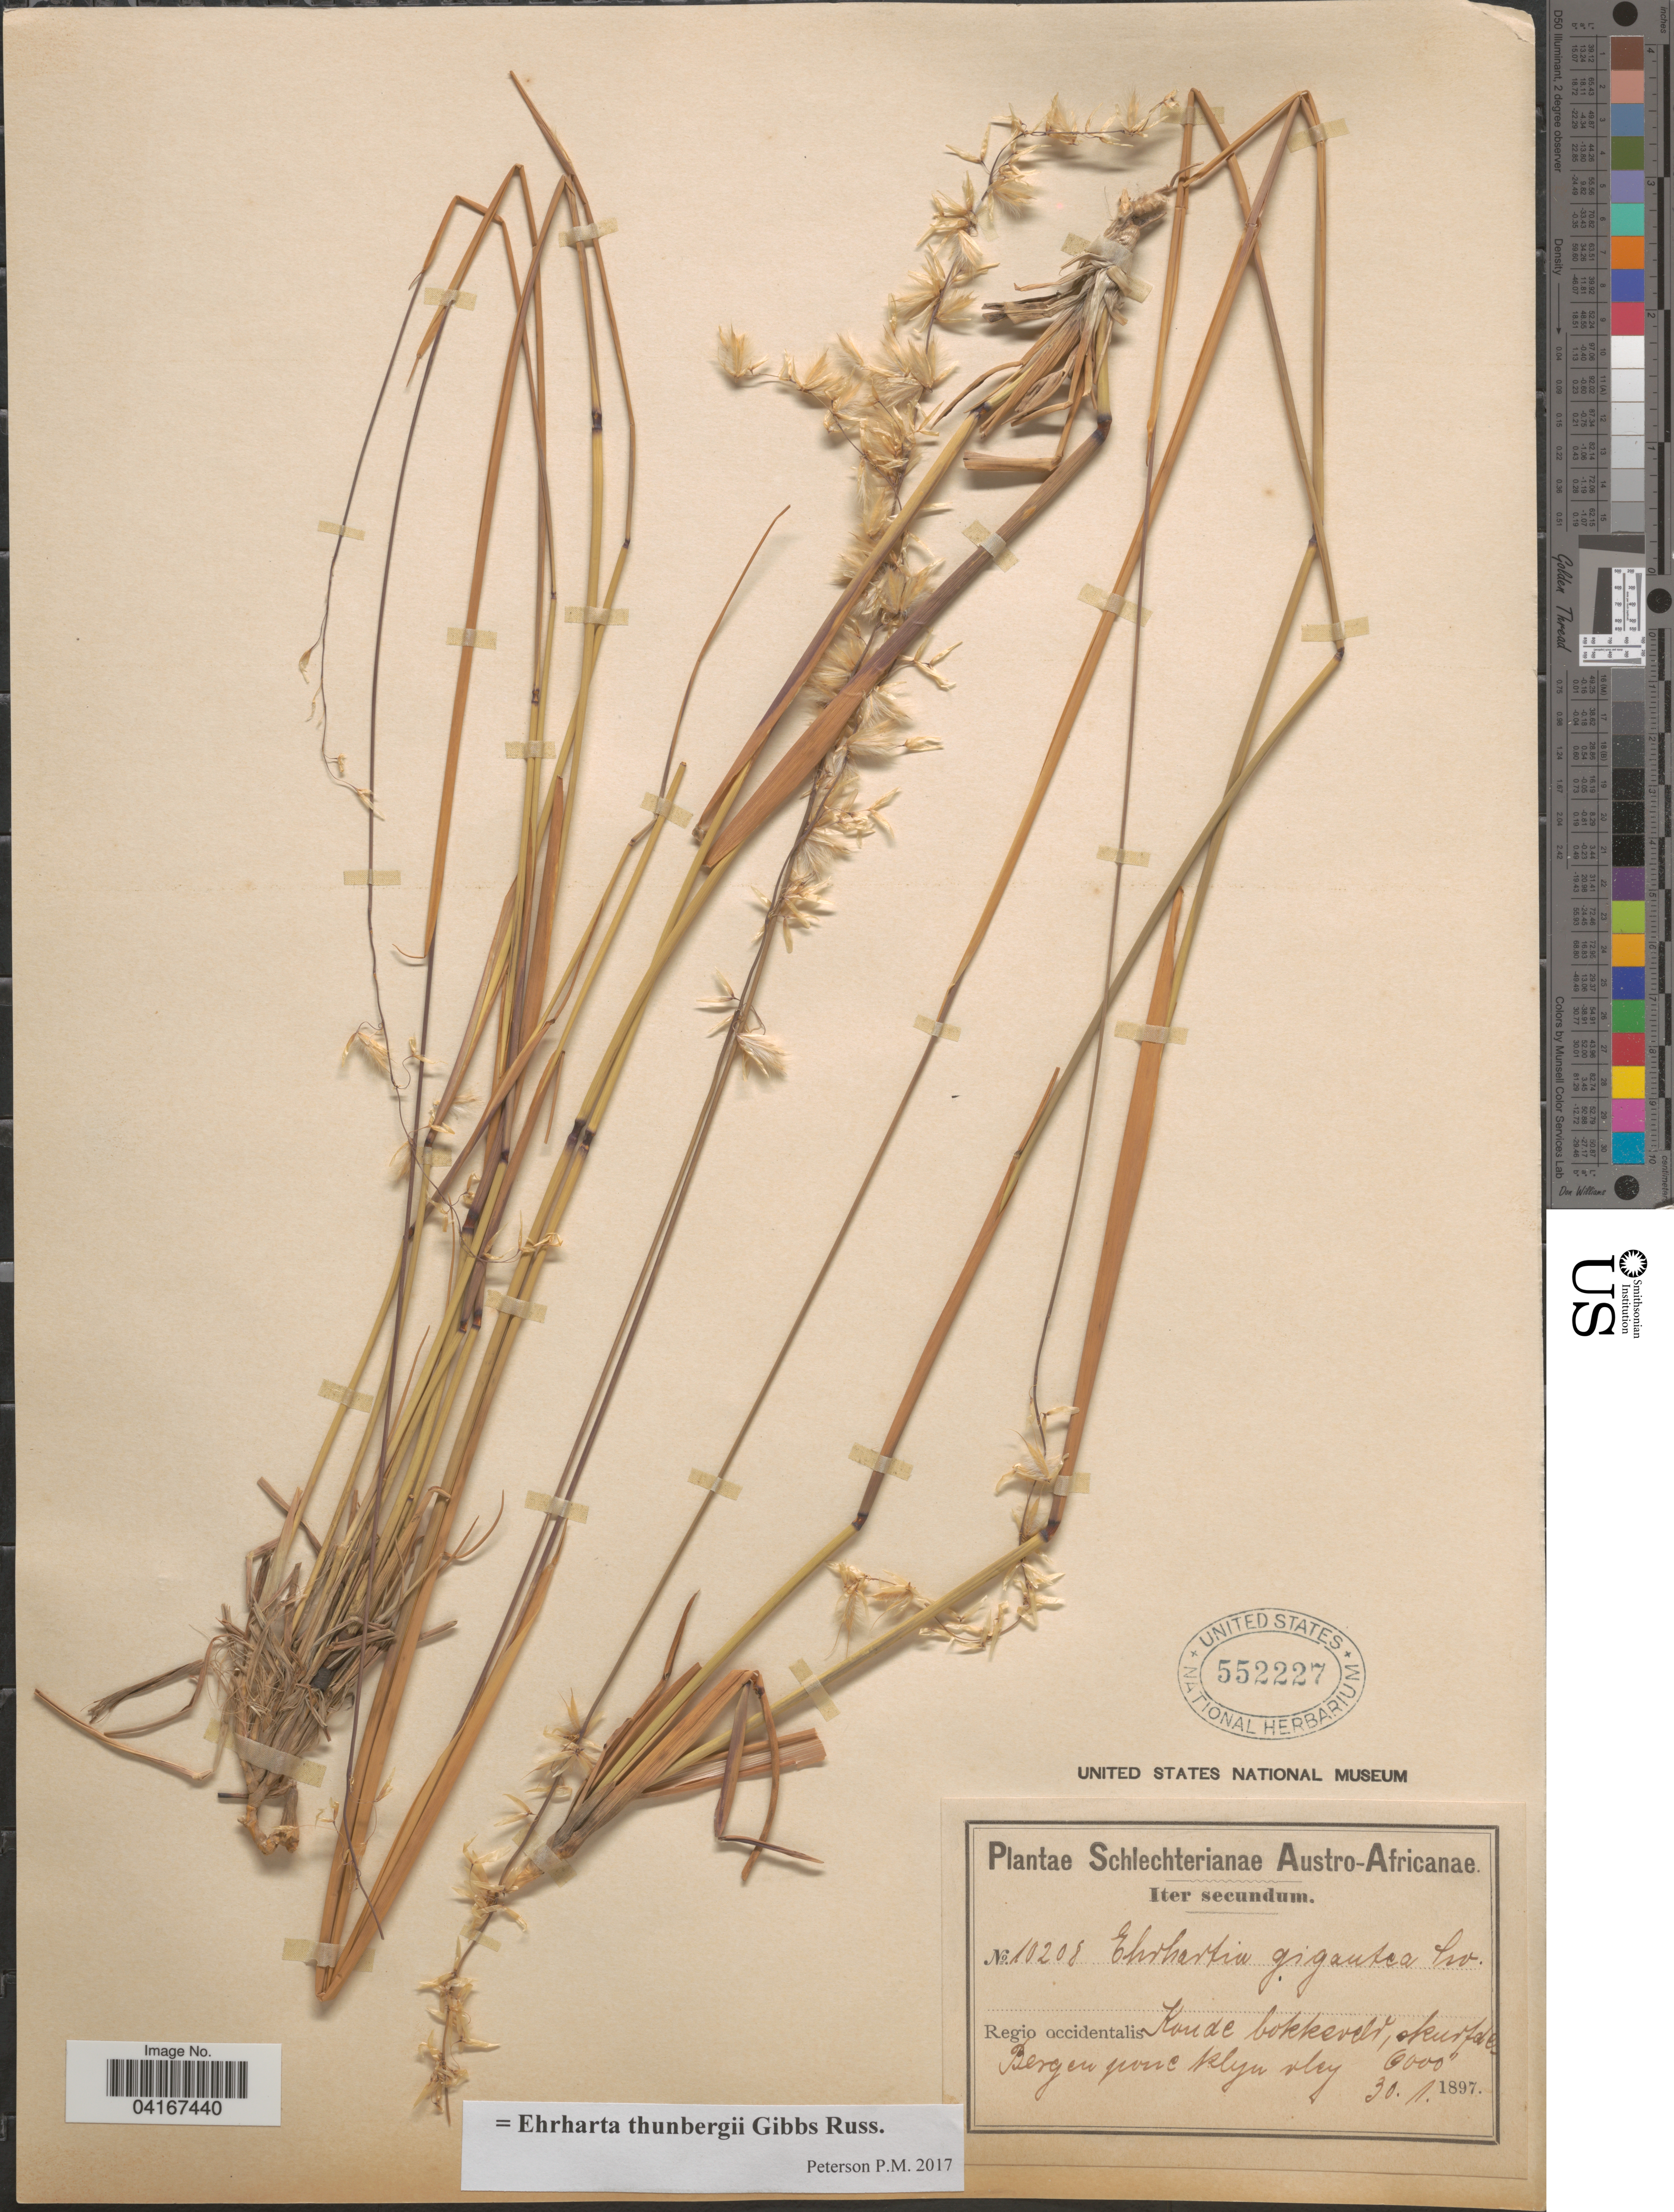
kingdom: Plantae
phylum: Tracheophyta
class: Liliopsida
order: Poales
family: Poaceae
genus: Ehrharta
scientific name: Ehrharta thunbergii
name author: Gibbs-Russ.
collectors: Schlechter, --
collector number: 10208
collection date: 1897-01-30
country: South Africa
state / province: Western Cape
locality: Austro-Africanae. Iter secundum. Regio occidentalis Koude bokkeveld, Skurfde Bergen pone Klyn rley.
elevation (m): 1829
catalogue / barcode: US 552227